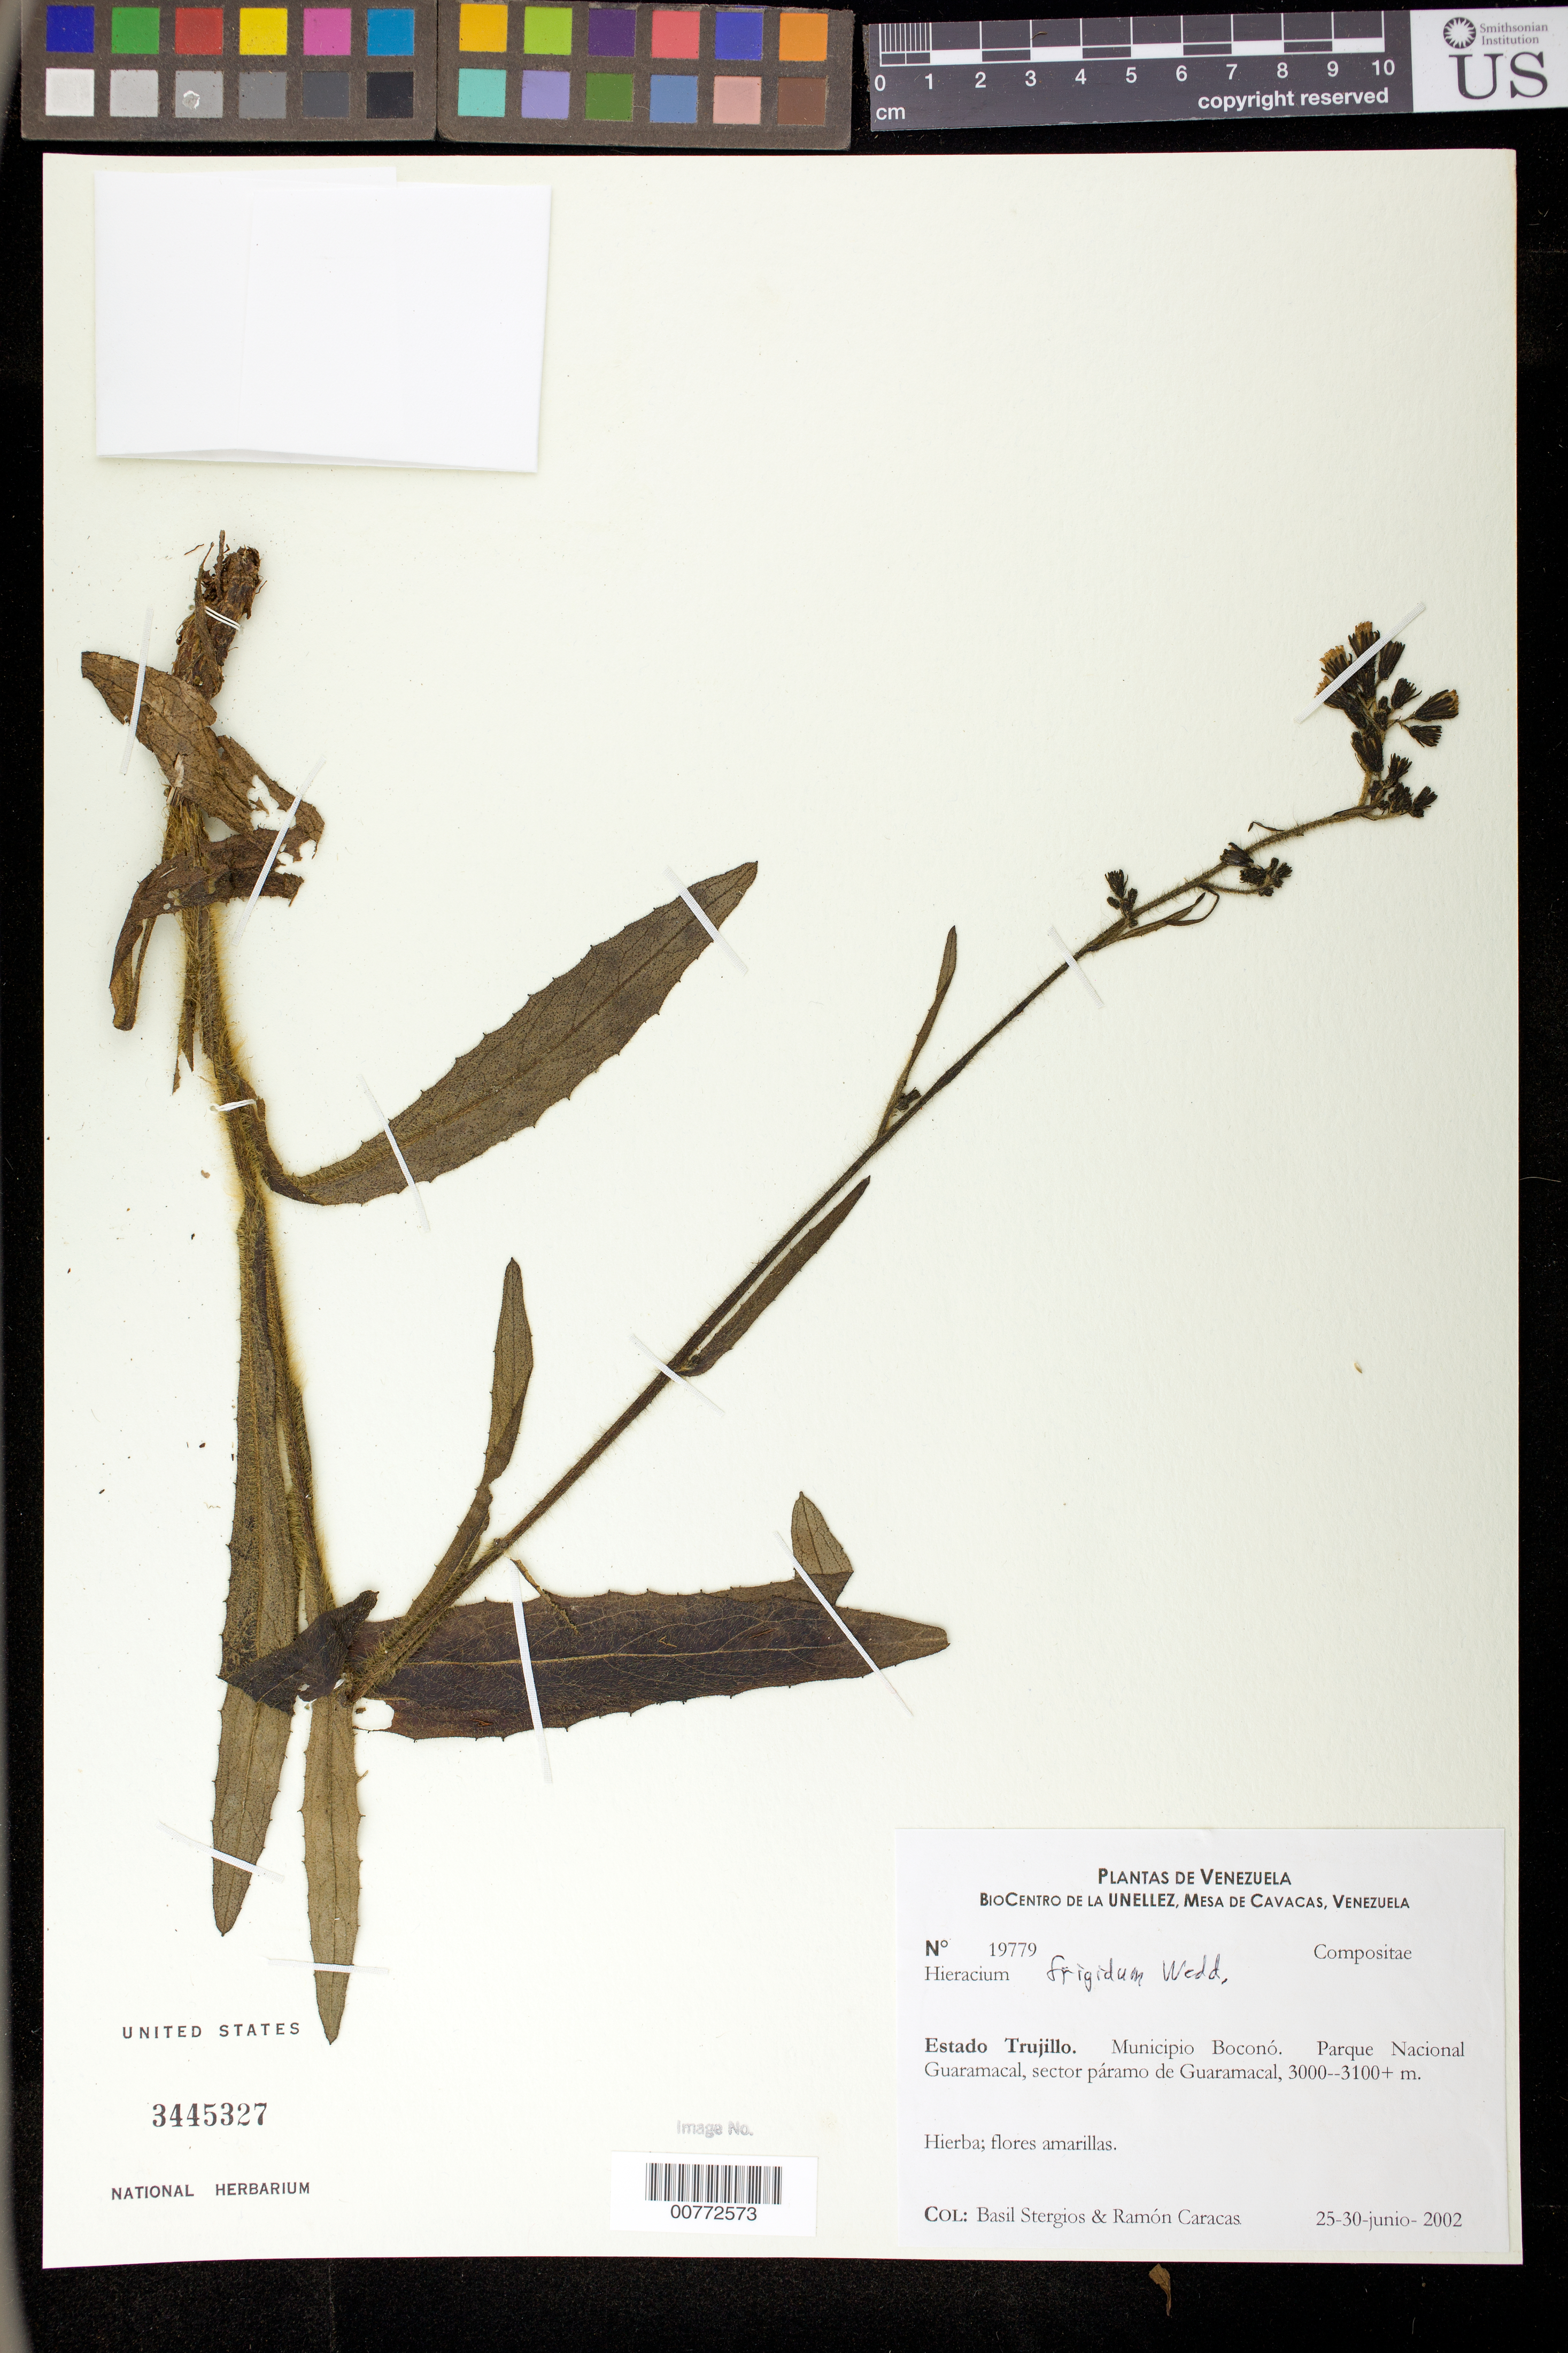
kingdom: Plantae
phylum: Tracheophyta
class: Magnoliopsida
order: Asterales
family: Asteraceae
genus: Hieracium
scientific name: Hieracium frigidum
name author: Wedd.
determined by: Robinson, Harold E., (US)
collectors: B. G. Stergios & R. Caracas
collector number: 19779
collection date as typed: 25 Jun 2002 to 30 Jun 2002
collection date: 2002-06-25/2002-06-30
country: Venezuela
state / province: Trujillo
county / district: Boconó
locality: Parque Nacional Guaramacal, páramo de Guaramacal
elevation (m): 3000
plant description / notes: PORT, US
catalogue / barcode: US 3445327